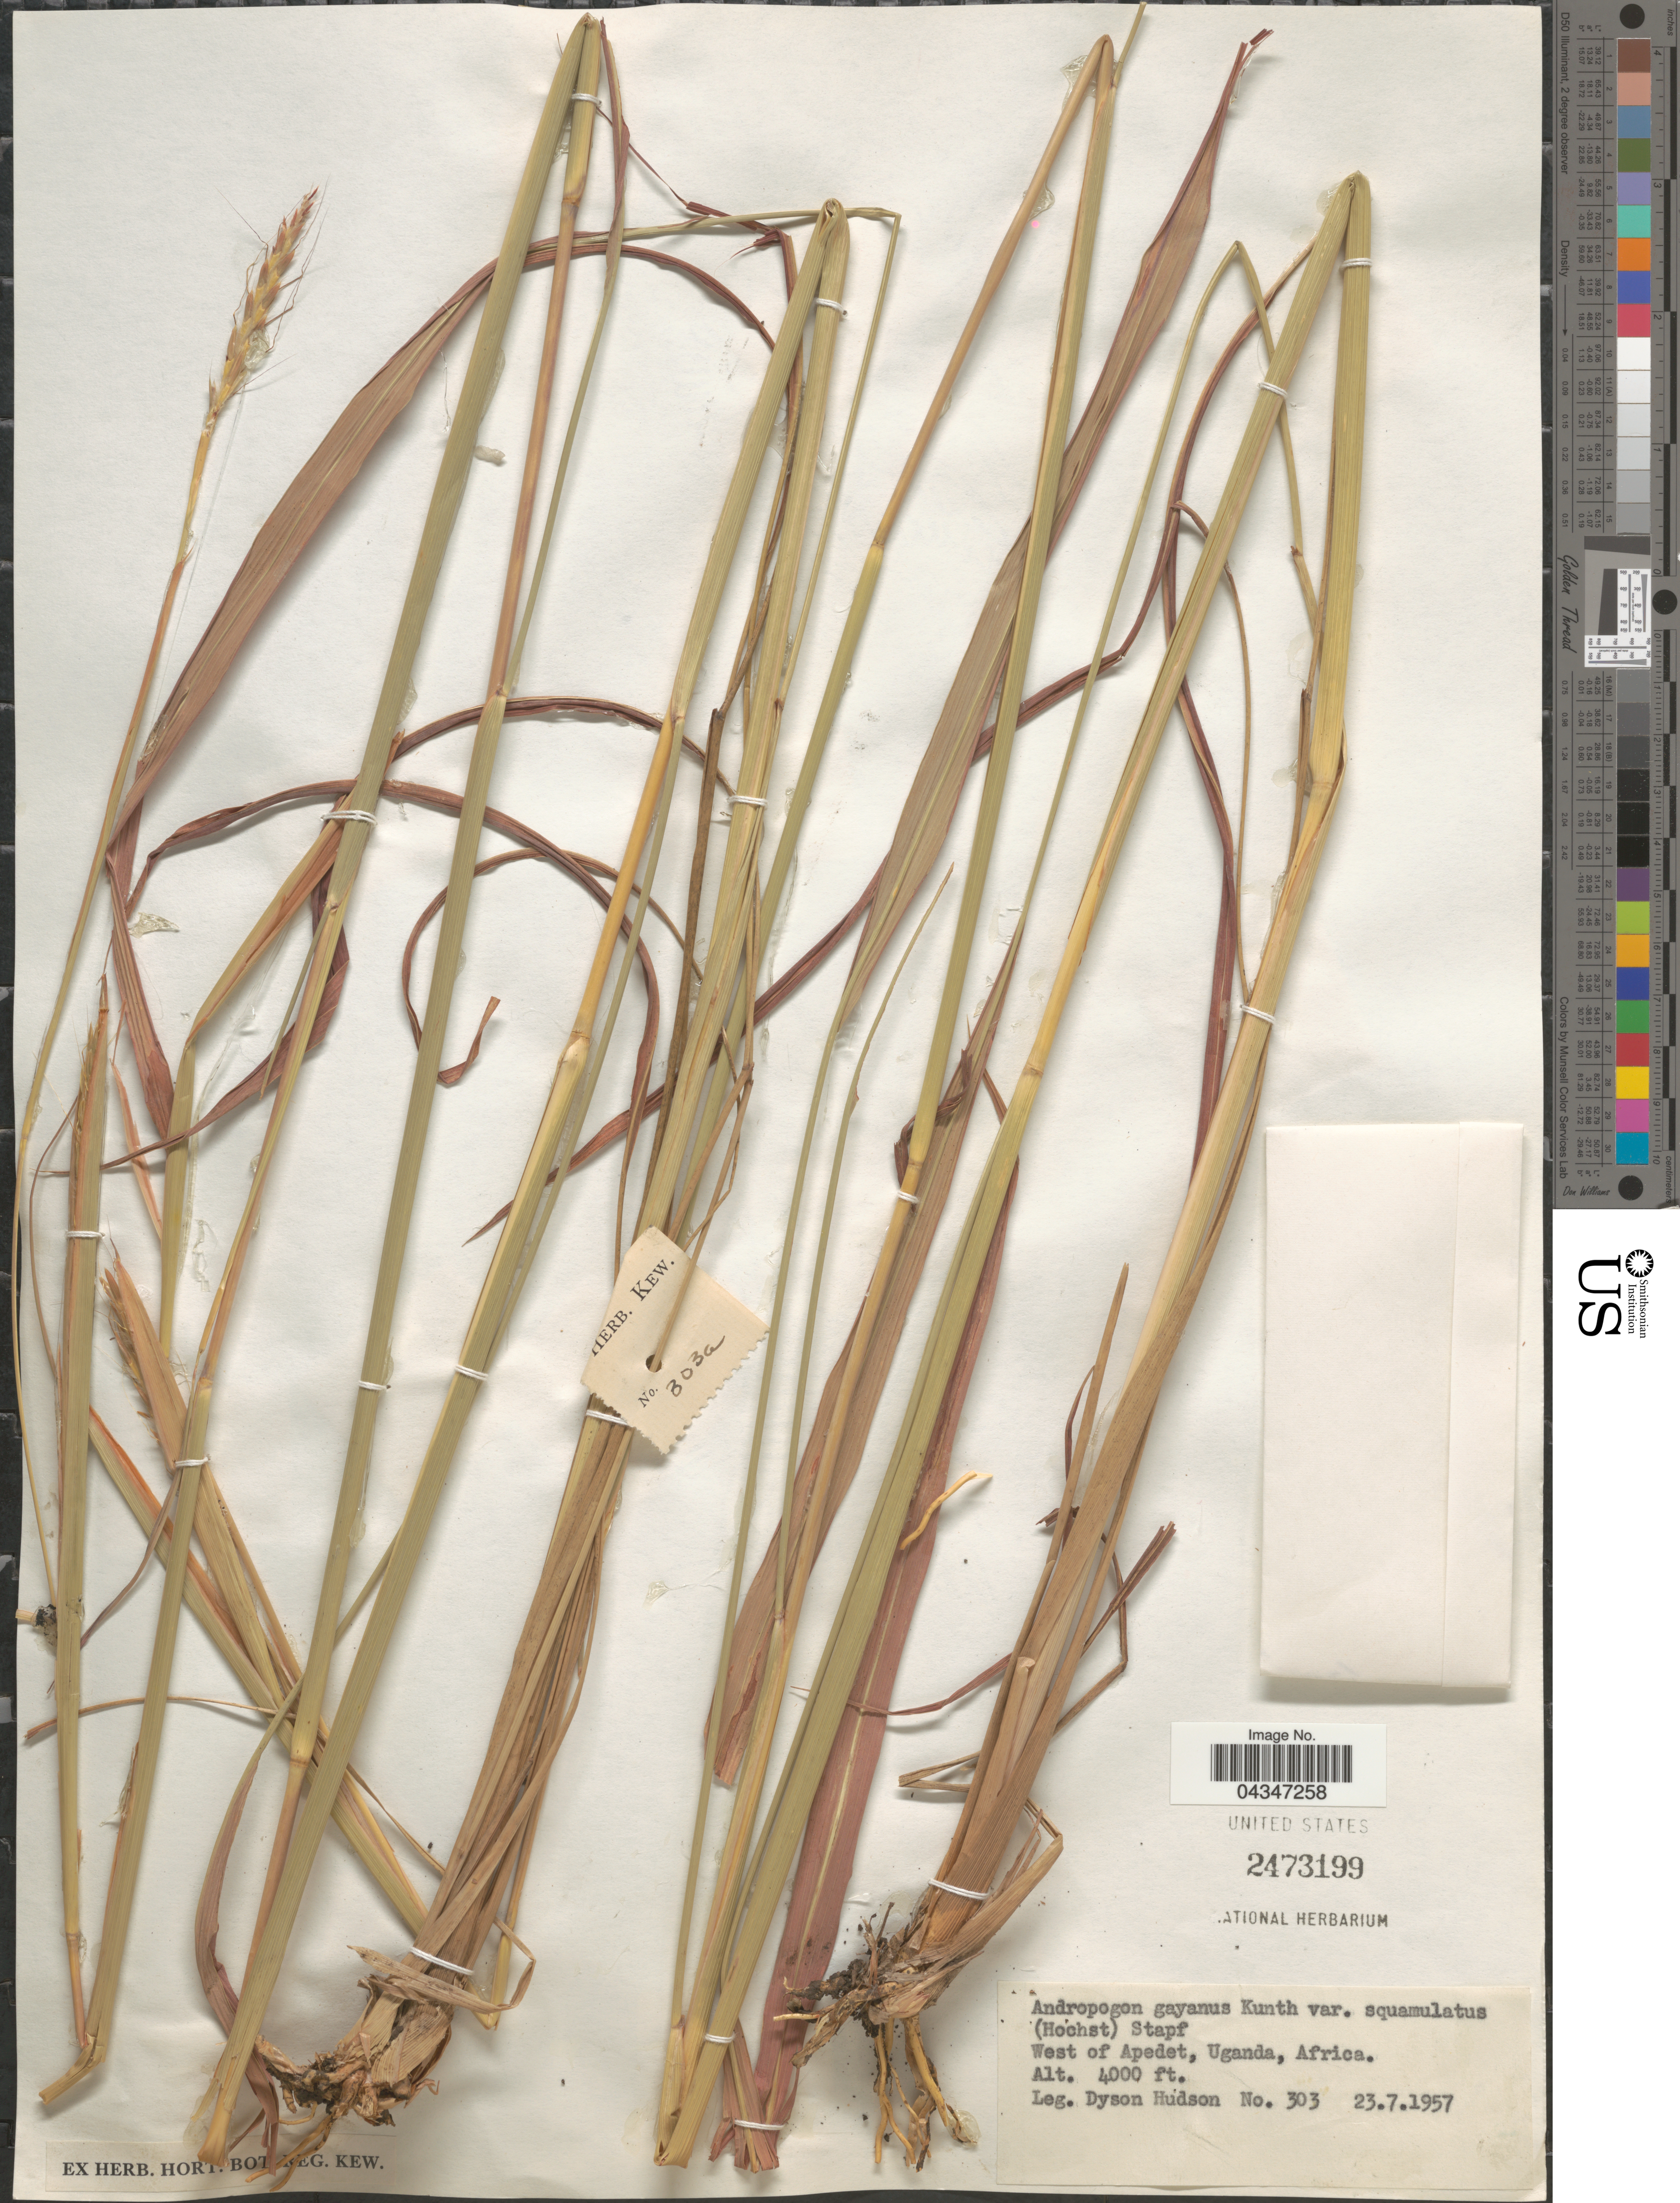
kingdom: Plantae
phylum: Tracheophyta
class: Liliopsida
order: Poales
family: Poaceae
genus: Andropogon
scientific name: Andropogon gayanus var. polycladus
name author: (Hack.) Clayton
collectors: Dyson-Hudson, --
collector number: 303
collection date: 1957-07-23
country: Uganda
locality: West of Apedet.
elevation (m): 1219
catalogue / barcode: US 2473199